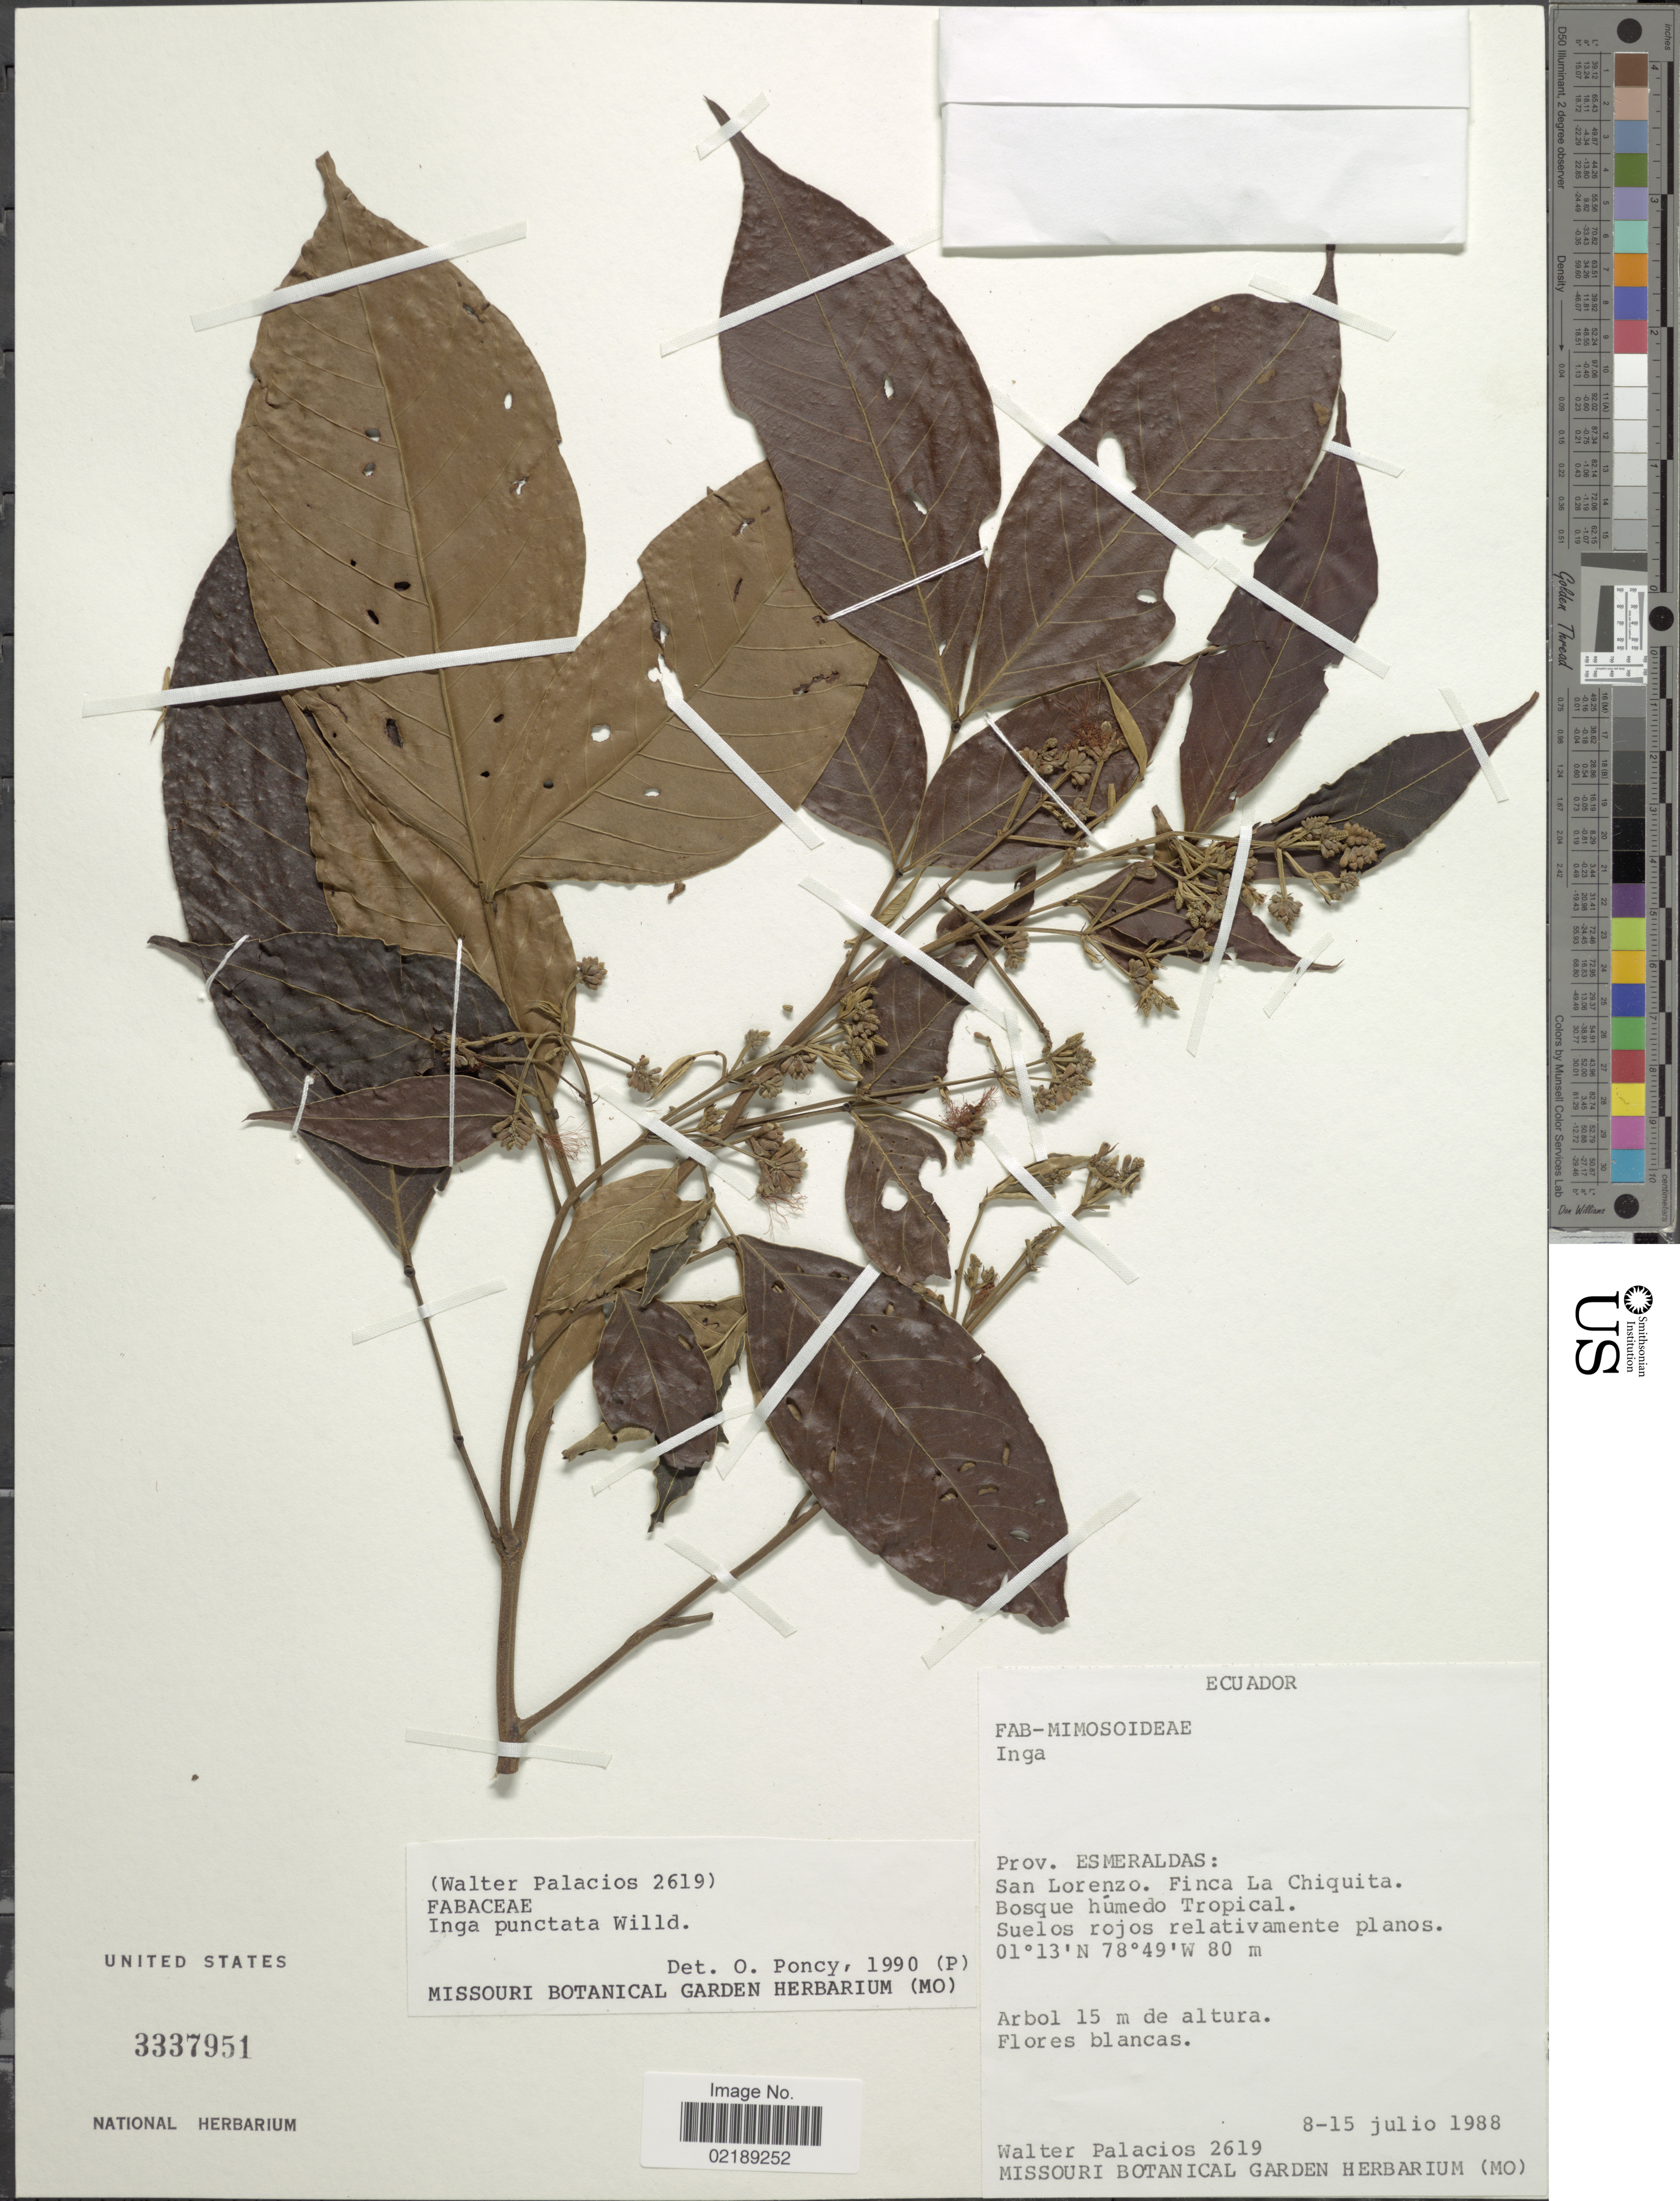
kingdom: Plantae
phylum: Tracheophyta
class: Magnoliopsida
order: Fabales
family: Fabaceae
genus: Inga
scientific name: Inga punctata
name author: Willd.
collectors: W. Palacios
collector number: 2619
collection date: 1988-07-08/1988-07-15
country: Ecuador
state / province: Esmeraldas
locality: San Lorenzo, Finca La Chiquita, bosque humedo tropical.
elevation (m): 80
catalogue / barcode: US 3337951